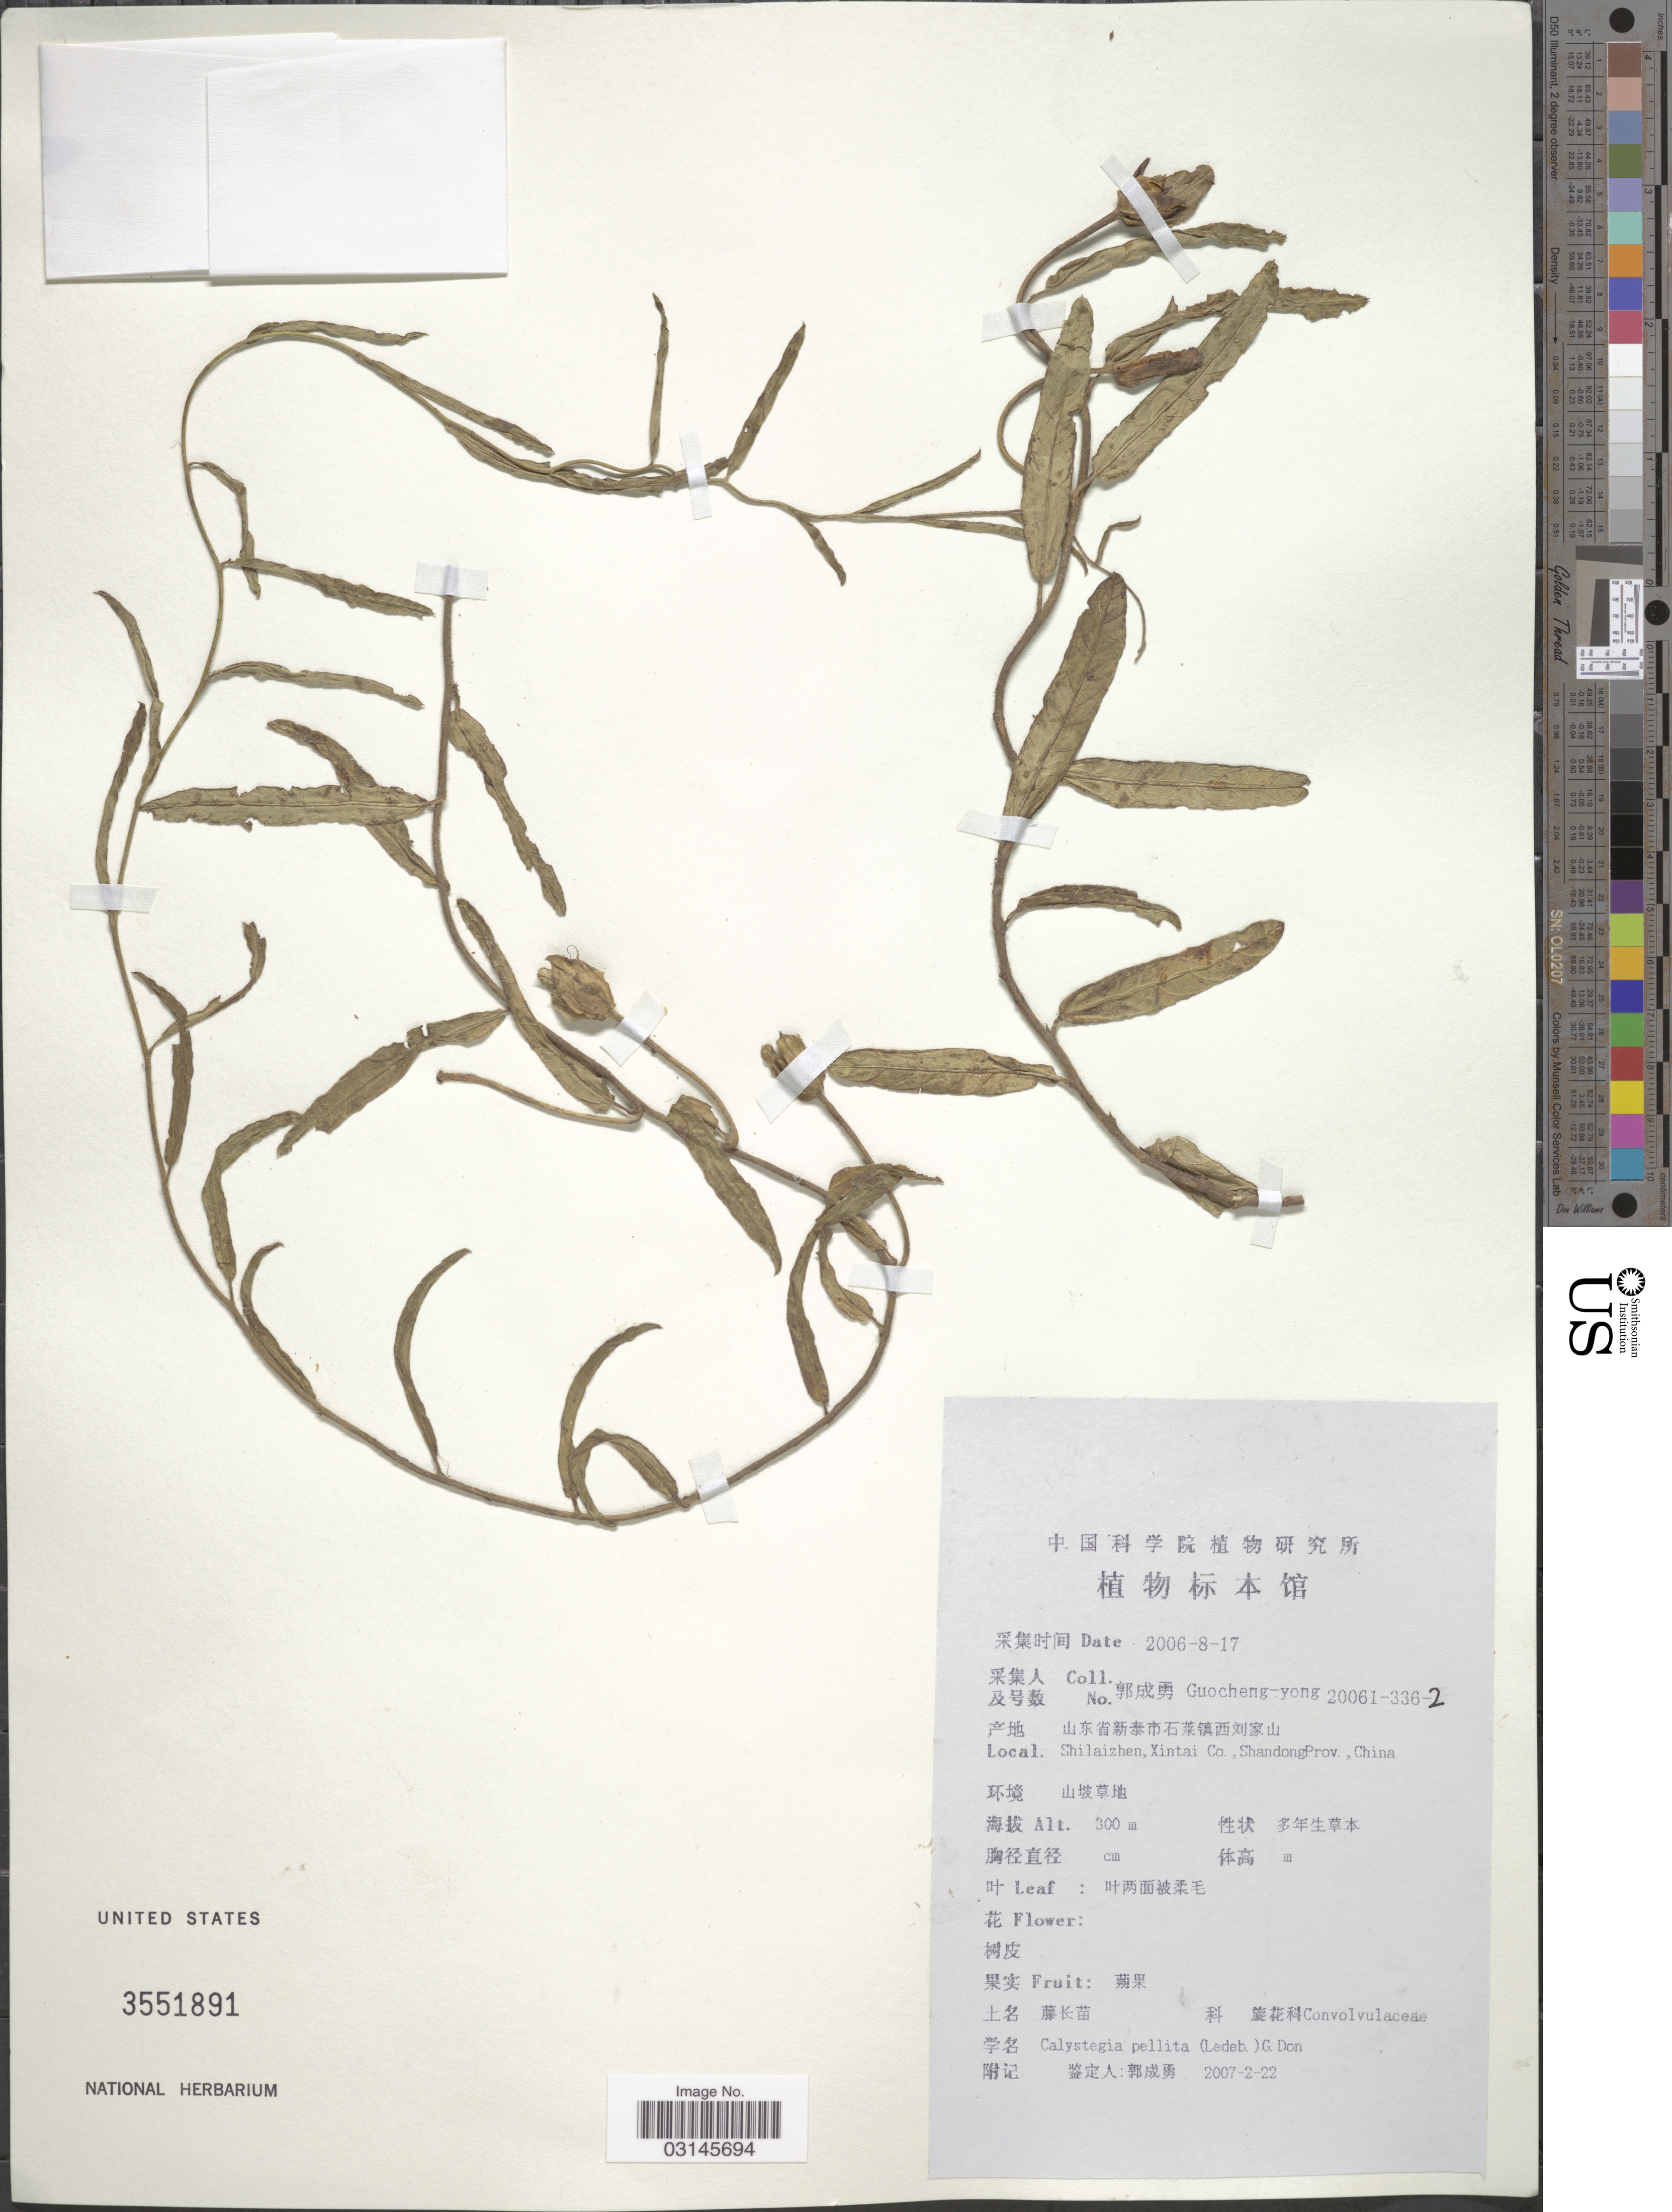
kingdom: Plantae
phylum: Tracheophyta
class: Magnoliopsida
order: Solanales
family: Convolvulaceae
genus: Convolvulus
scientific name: Convolvulus coelesyriacus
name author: Boiss.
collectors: Guo cheng-yong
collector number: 20061-336-2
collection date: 2006-08-17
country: China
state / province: Shandong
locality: Shilaizhen, Xintai Co.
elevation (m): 300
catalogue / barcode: US 3551891